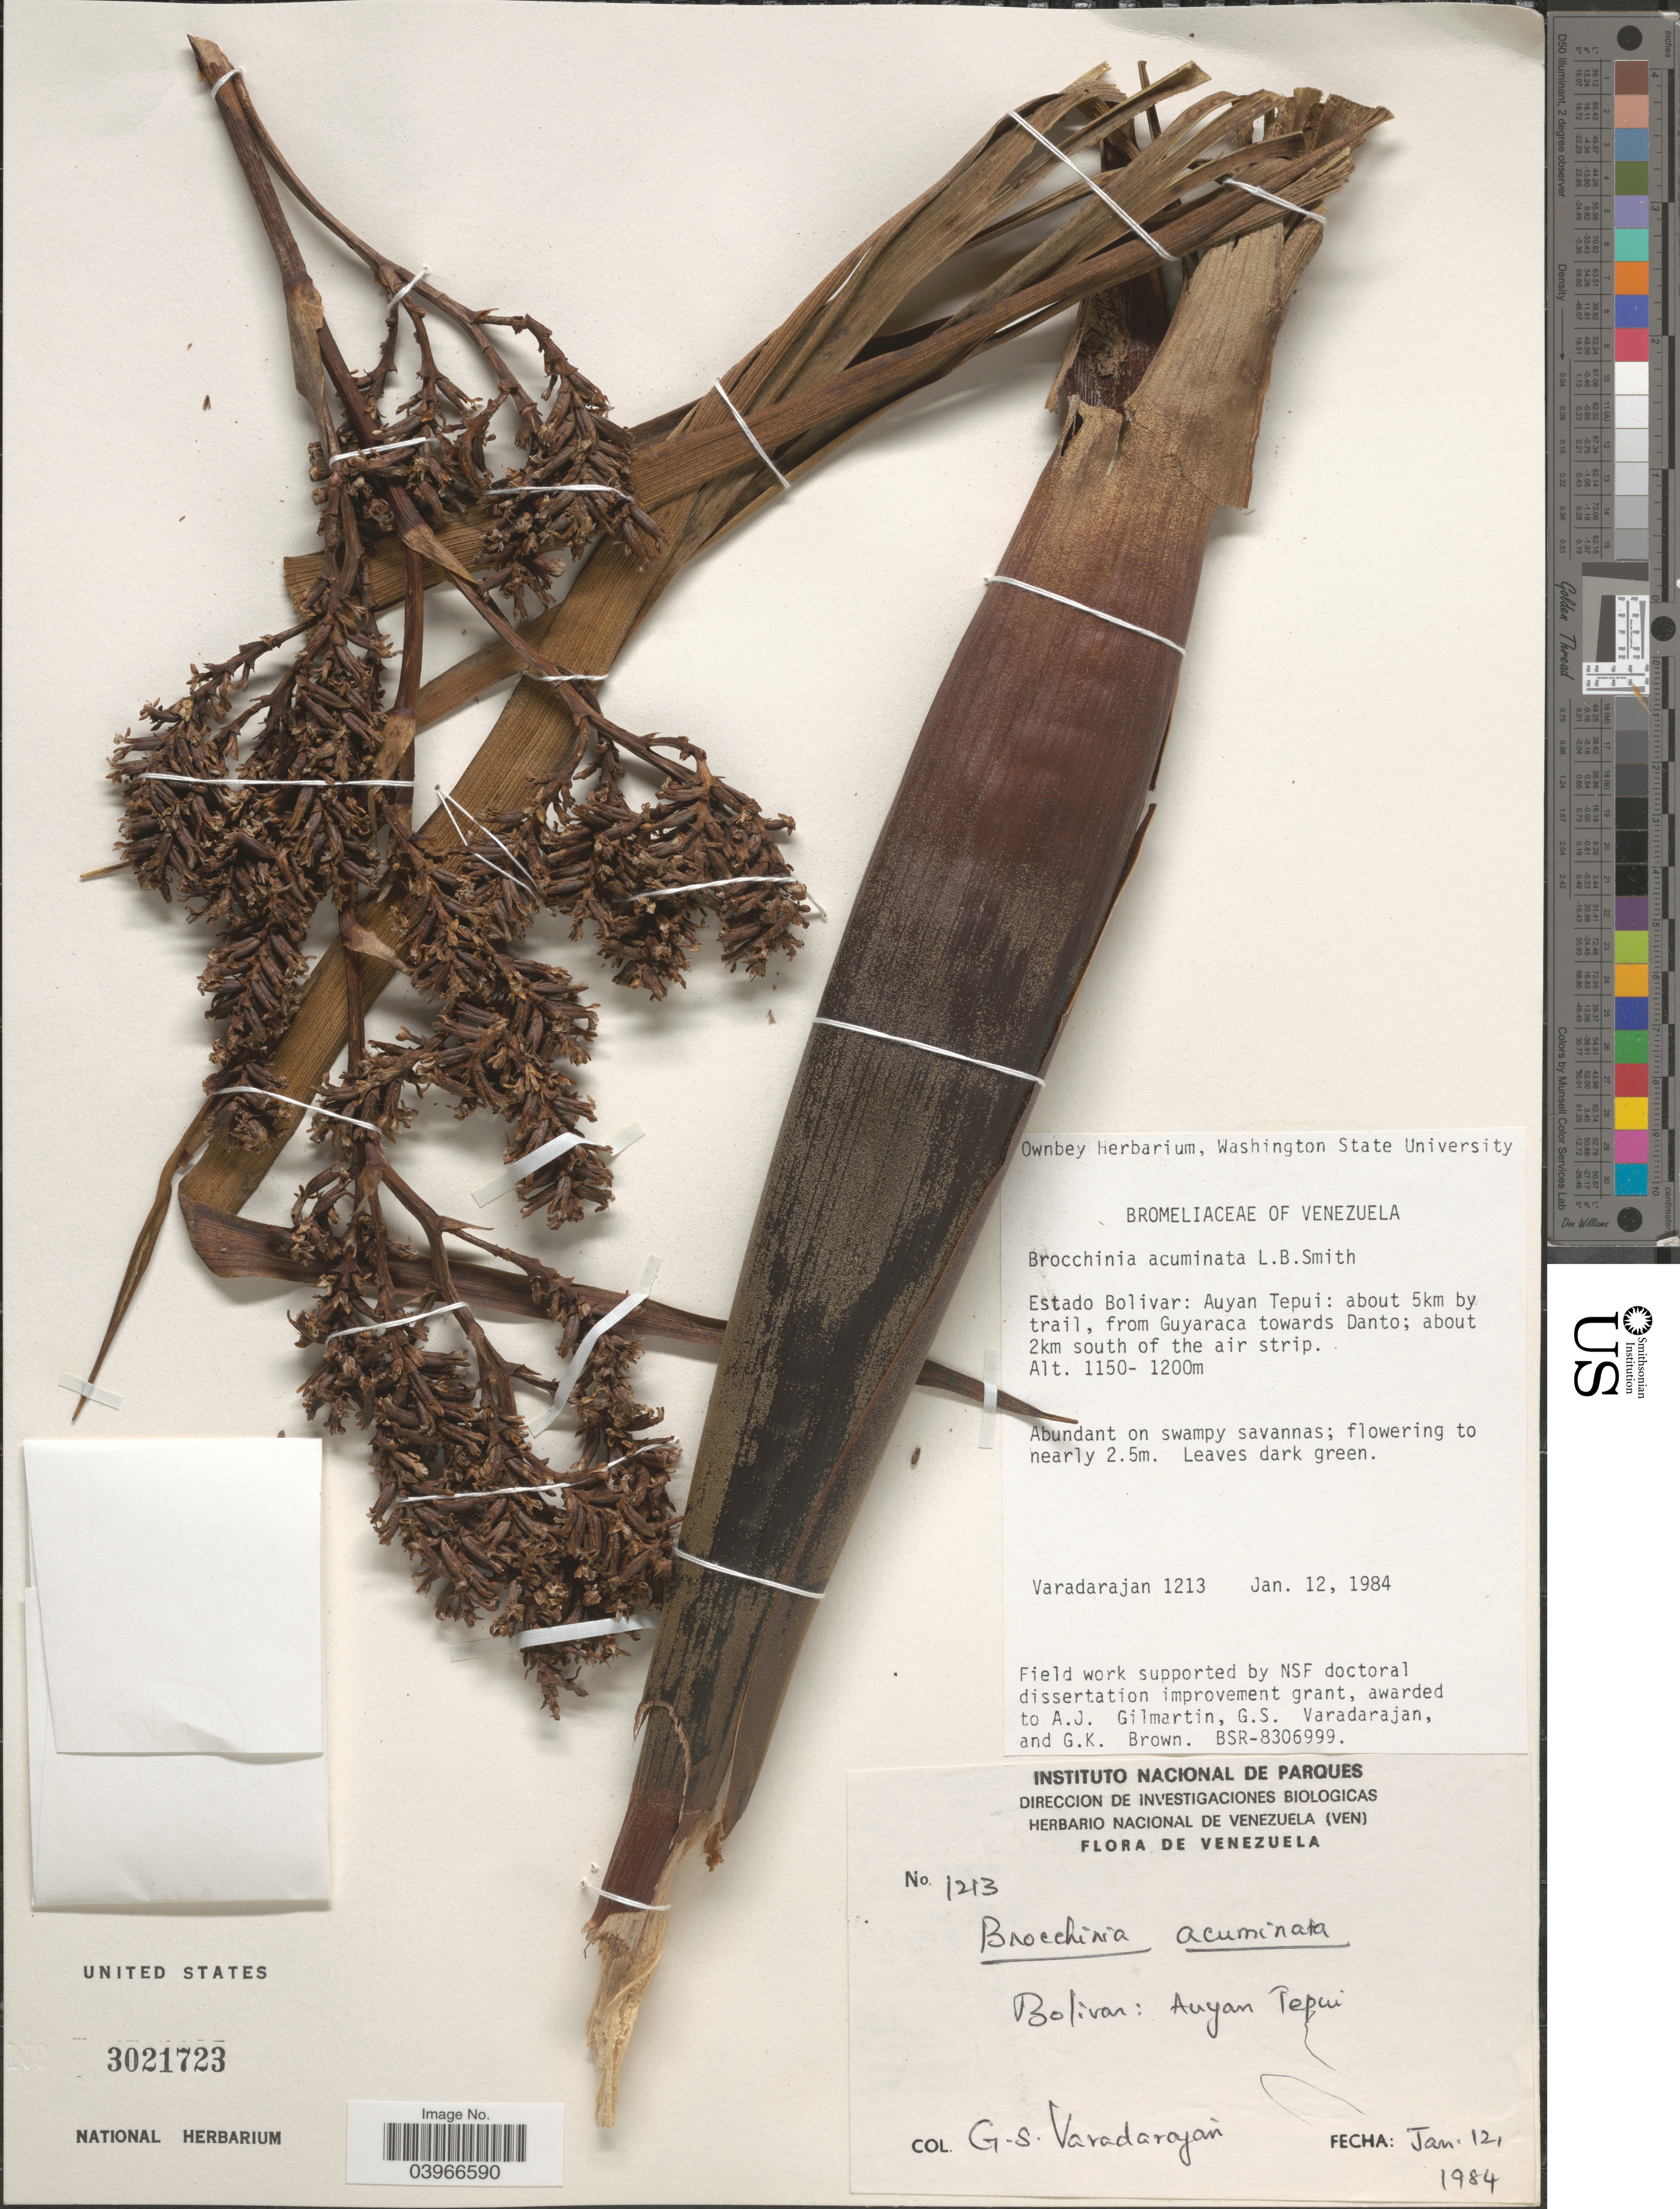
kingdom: Plantae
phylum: Tracheophyta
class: Liliopsida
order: Poales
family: Bromeliaceae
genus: Brocchinia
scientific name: Brocchinia acuminata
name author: L.B. Sm.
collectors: G. S. Varadarajan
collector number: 1213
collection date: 1984-01-12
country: Venezuela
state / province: Bolivar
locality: Auyan Tepui: about 5km by trail, from Guyaraca towards Danto; about 2km south of the air strip.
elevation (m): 1150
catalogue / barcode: US 3021723